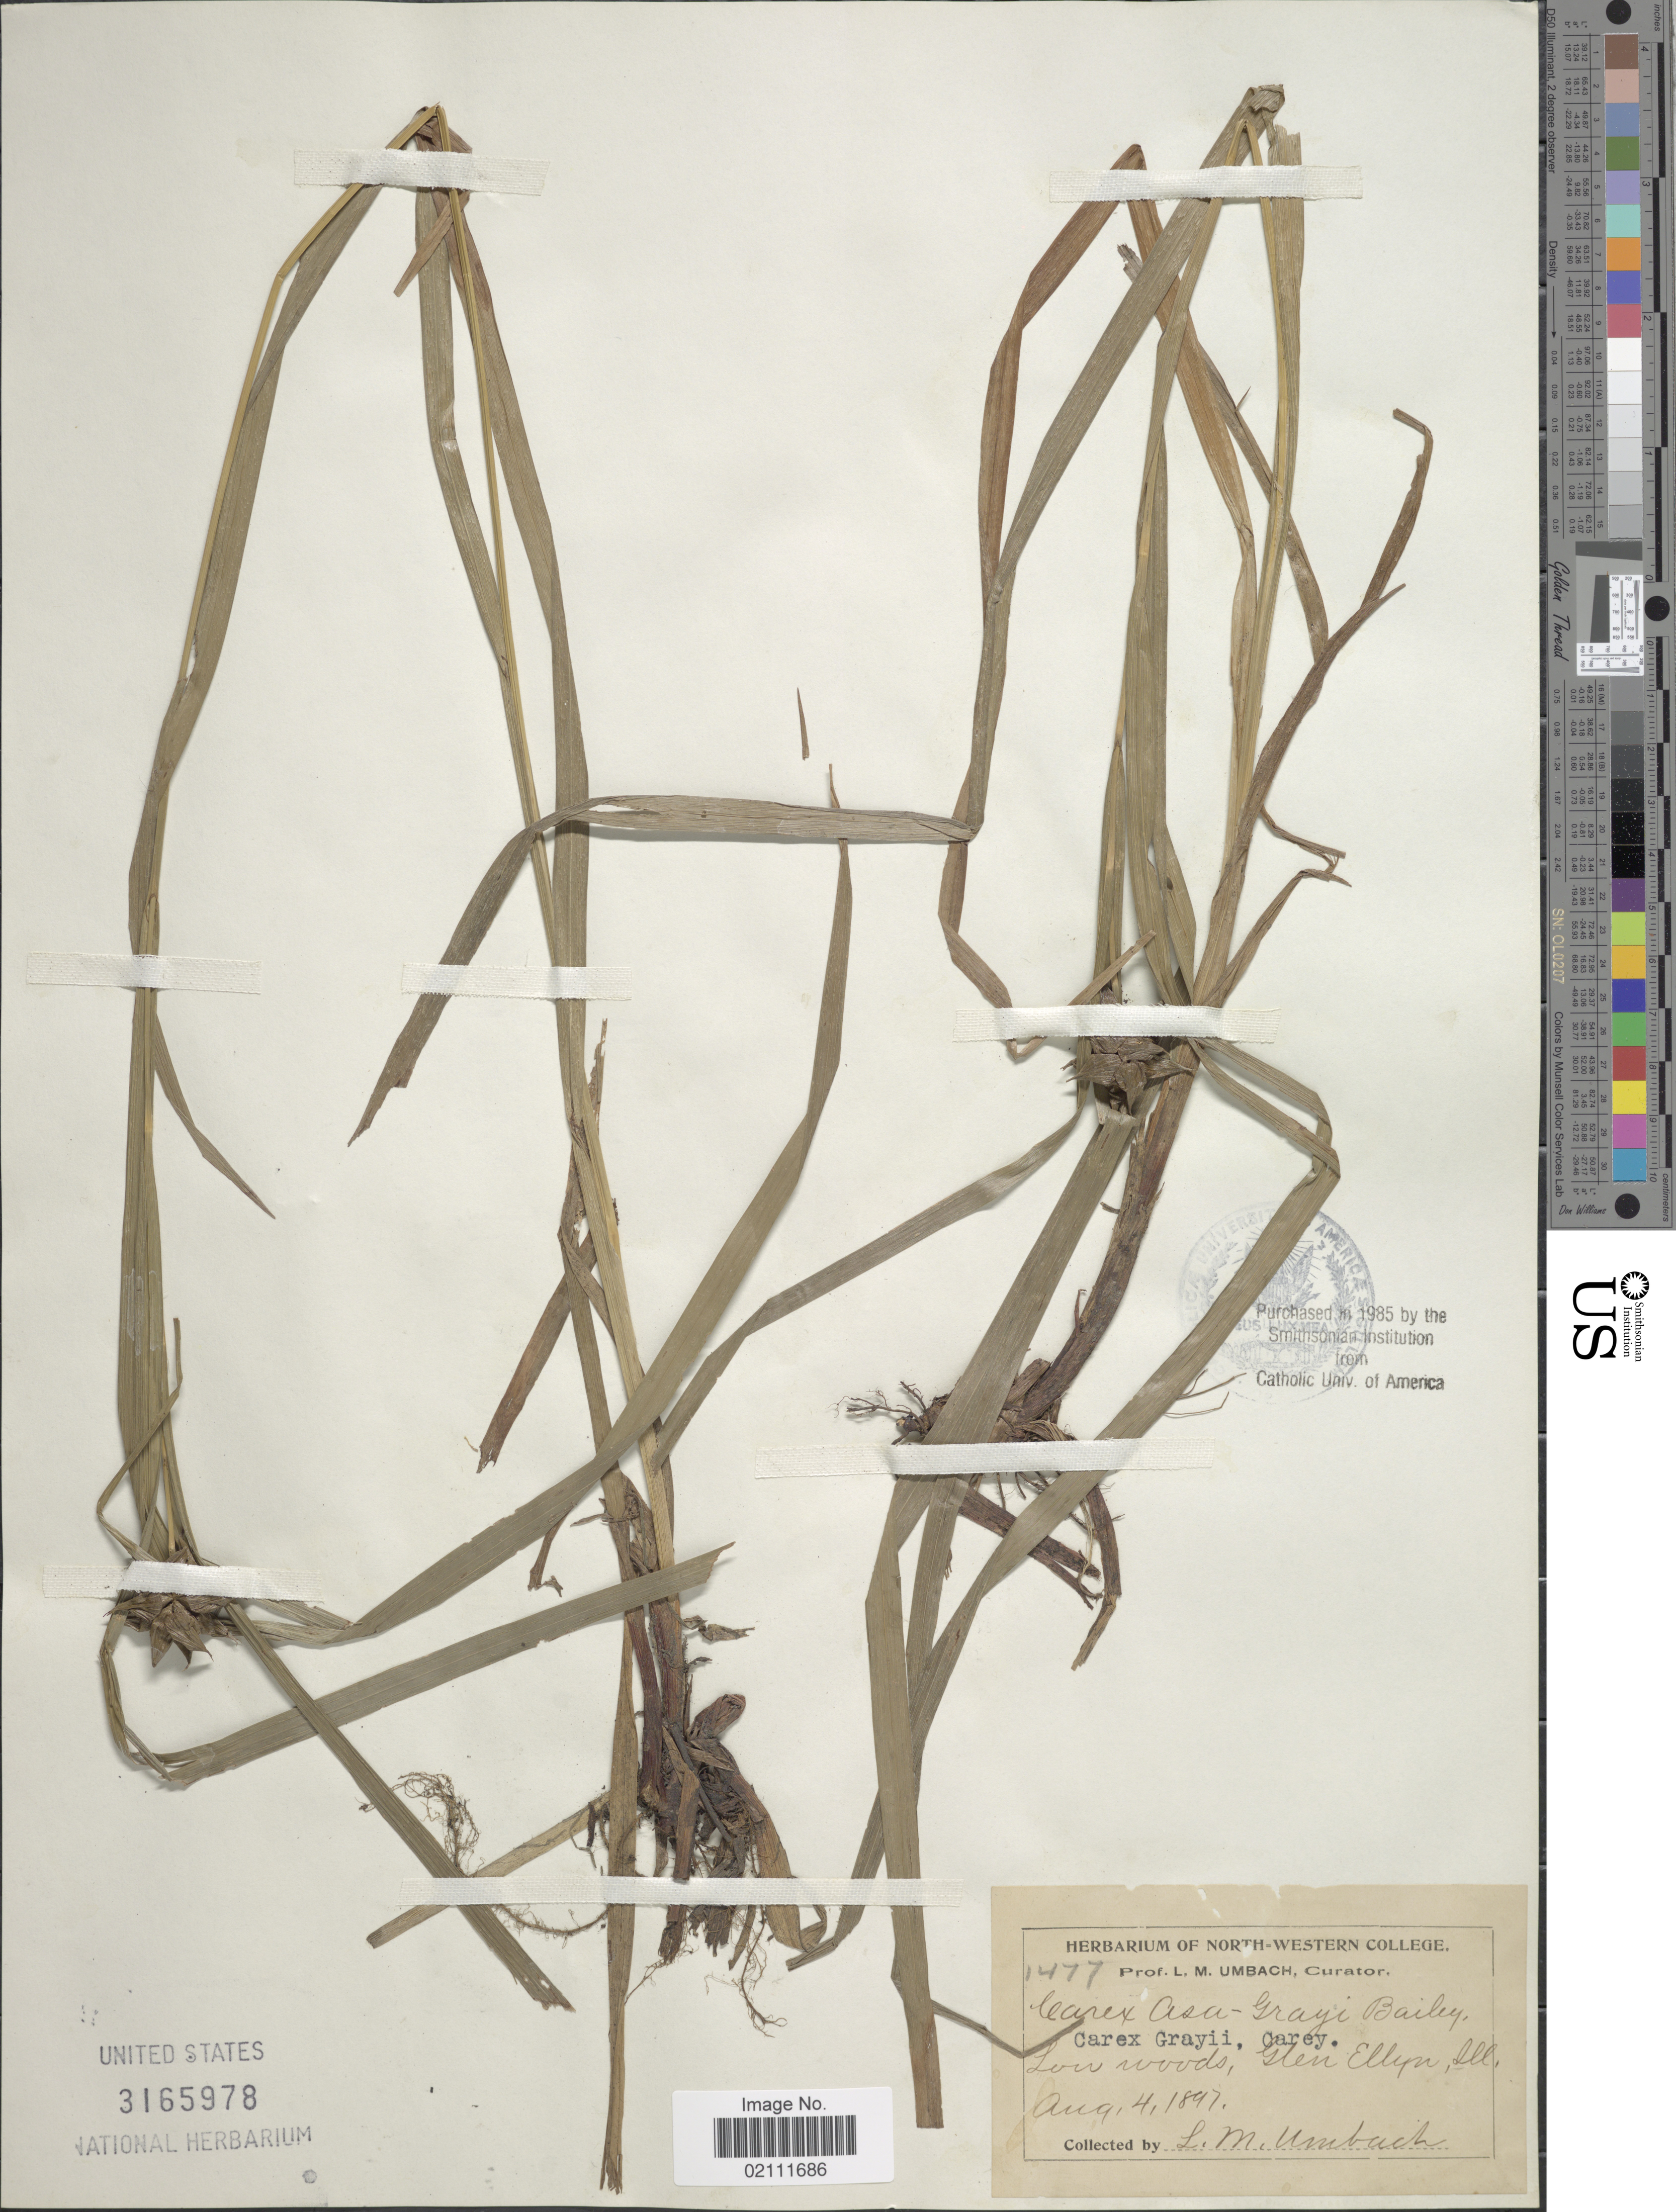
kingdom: Plantae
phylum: Tracheophyta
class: Liliopsida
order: Poales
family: Cyperaceae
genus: Carex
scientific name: Carex grayi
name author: J. Carey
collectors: L. M. Umbach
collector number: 1477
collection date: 1897-08-04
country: United States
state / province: Illinois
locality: Low woods, Glen Ellyn.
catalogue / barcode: US 3165978